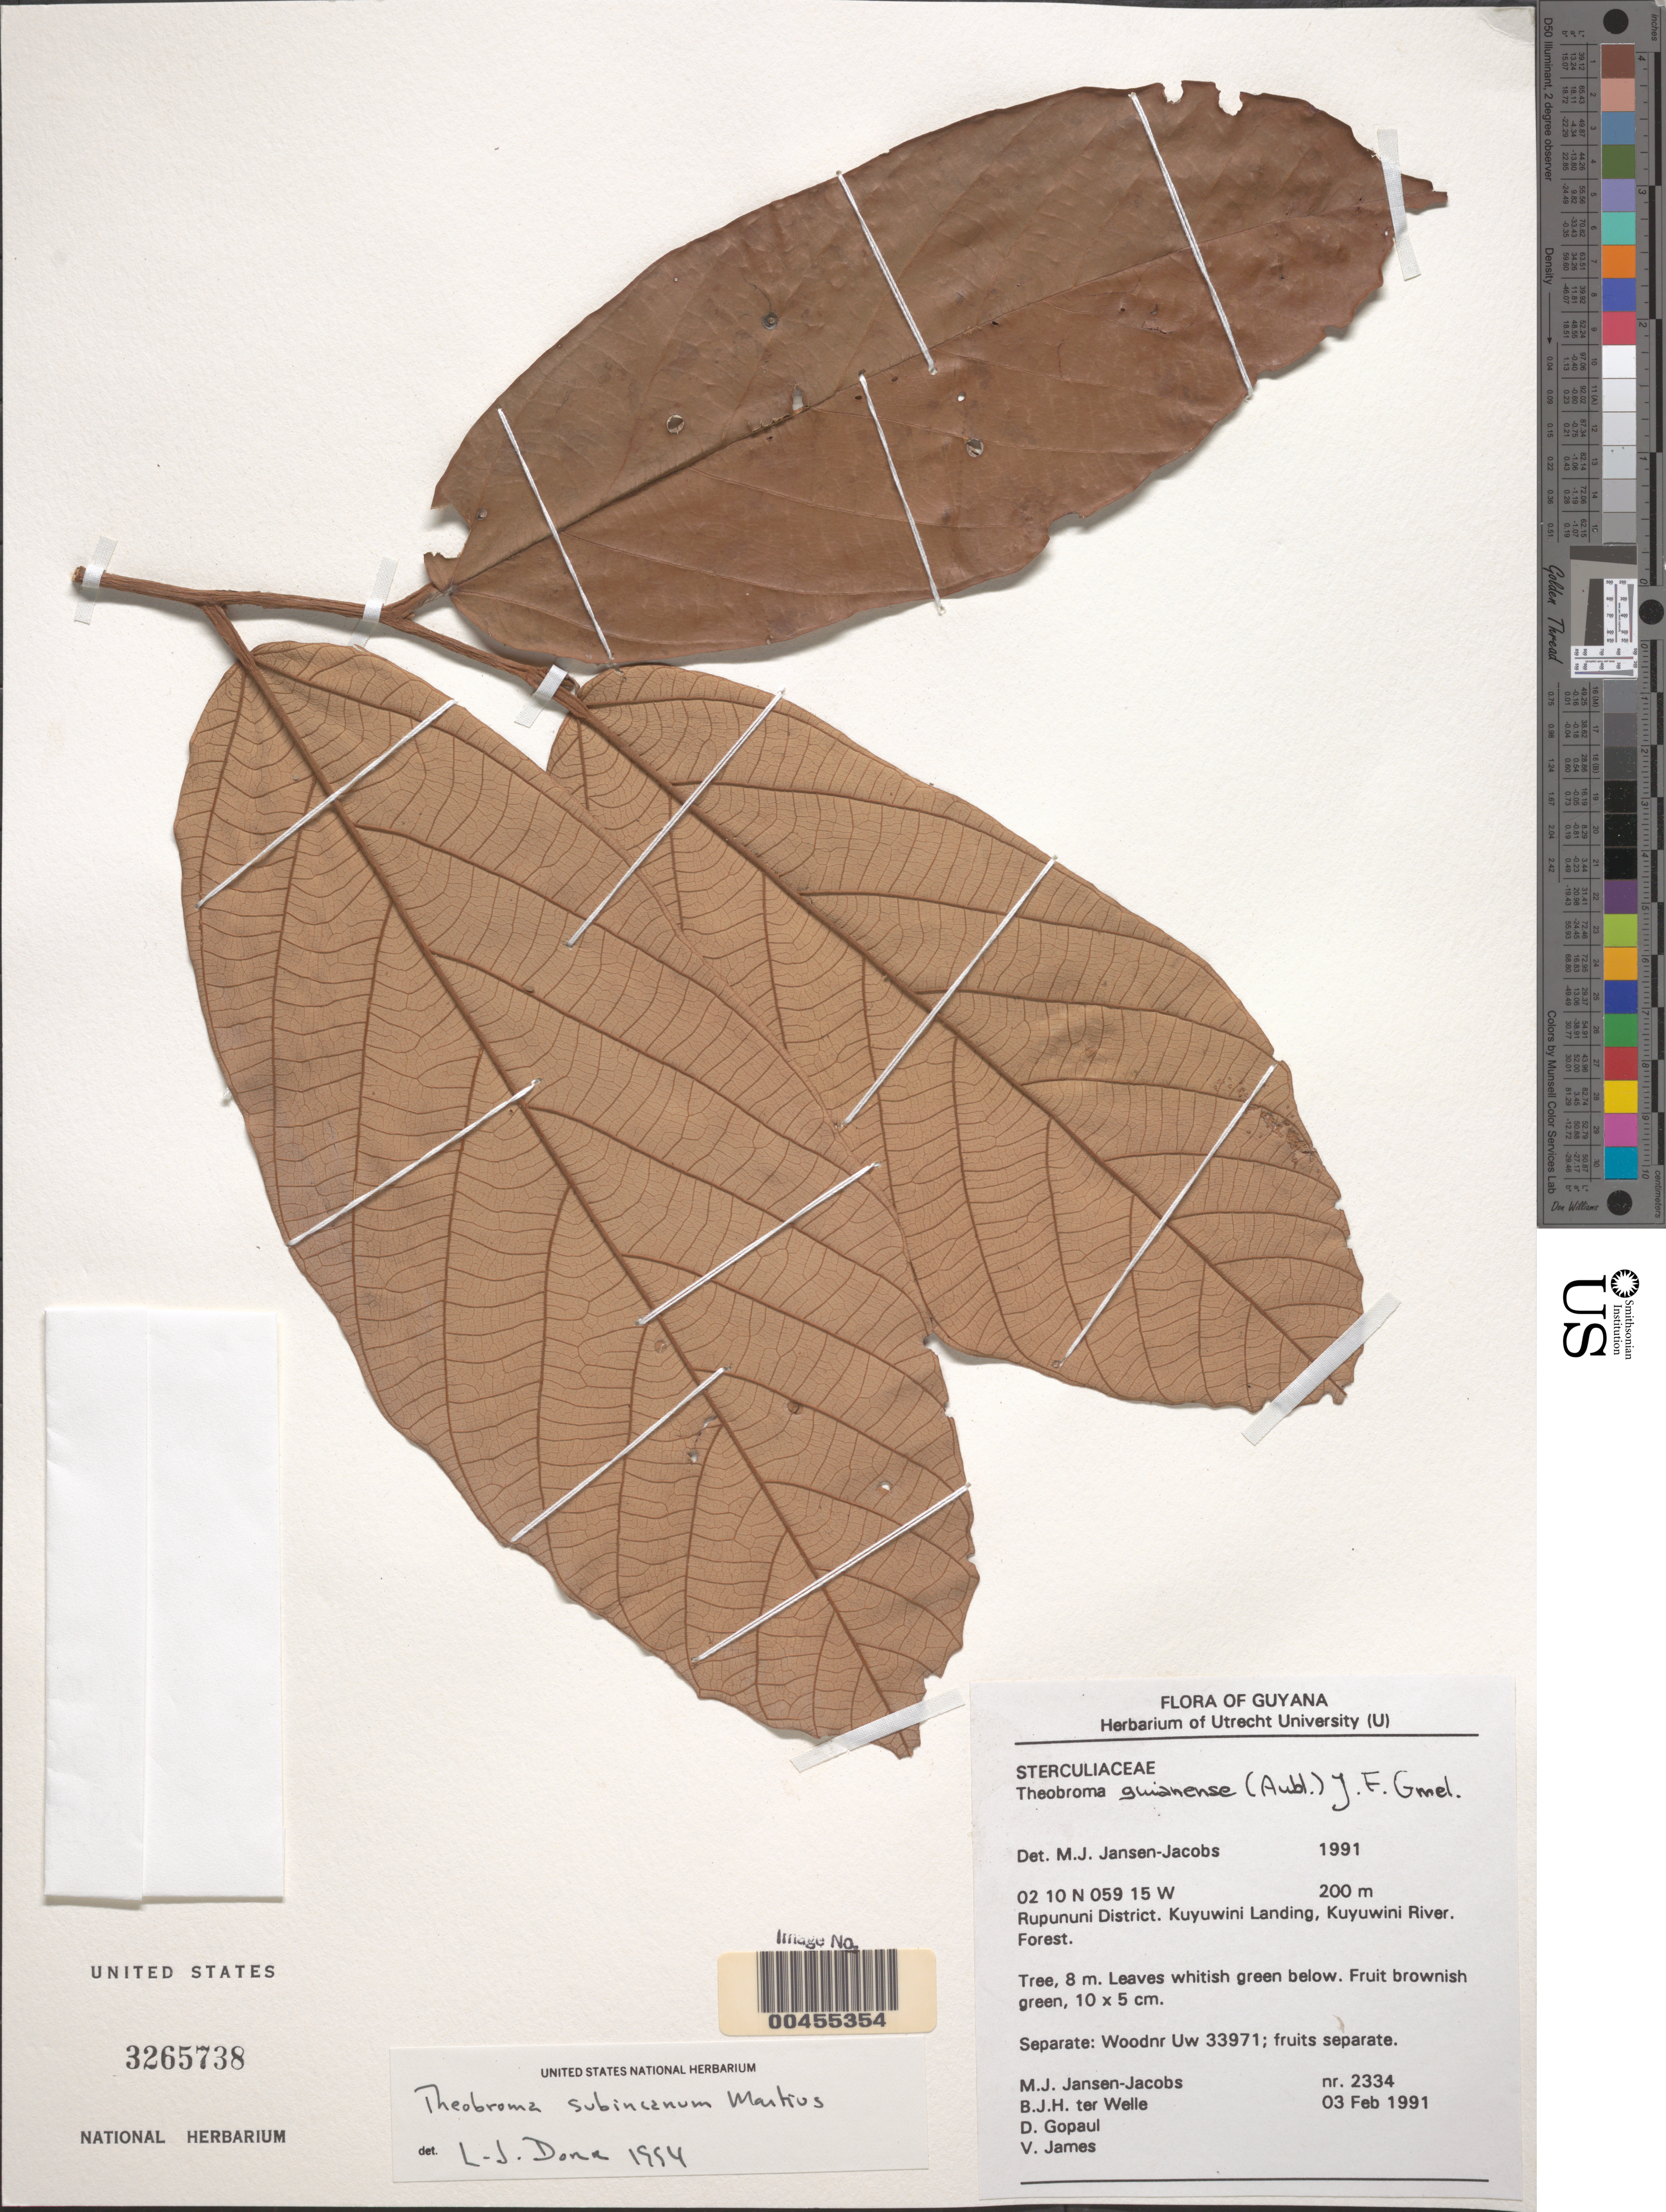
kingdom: Plantae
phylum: Tracheophyta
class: Magnoliopsida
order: Malvales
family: Malvaceae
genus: Theobroma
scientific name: Theobroma subincanum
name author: Mart.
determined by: Dorr, L. J., (BOT), Smithsonian Institution - National Museum of Natural History (UNITED STATES)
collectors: M. J. Jansen-Jacobs, B. Welle, D. Gopaul & V. James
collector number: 2334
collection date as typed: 03 Feb 1991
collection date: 1991-02-03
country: Guyana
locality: Rupununi Dist., Kuyuwini Landing, Kuyuwini River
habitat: forest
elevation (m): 200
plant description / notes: SEE FRUIT COLLECTION; Separate: Woodnr Uw 33971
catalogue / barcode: US 3265738